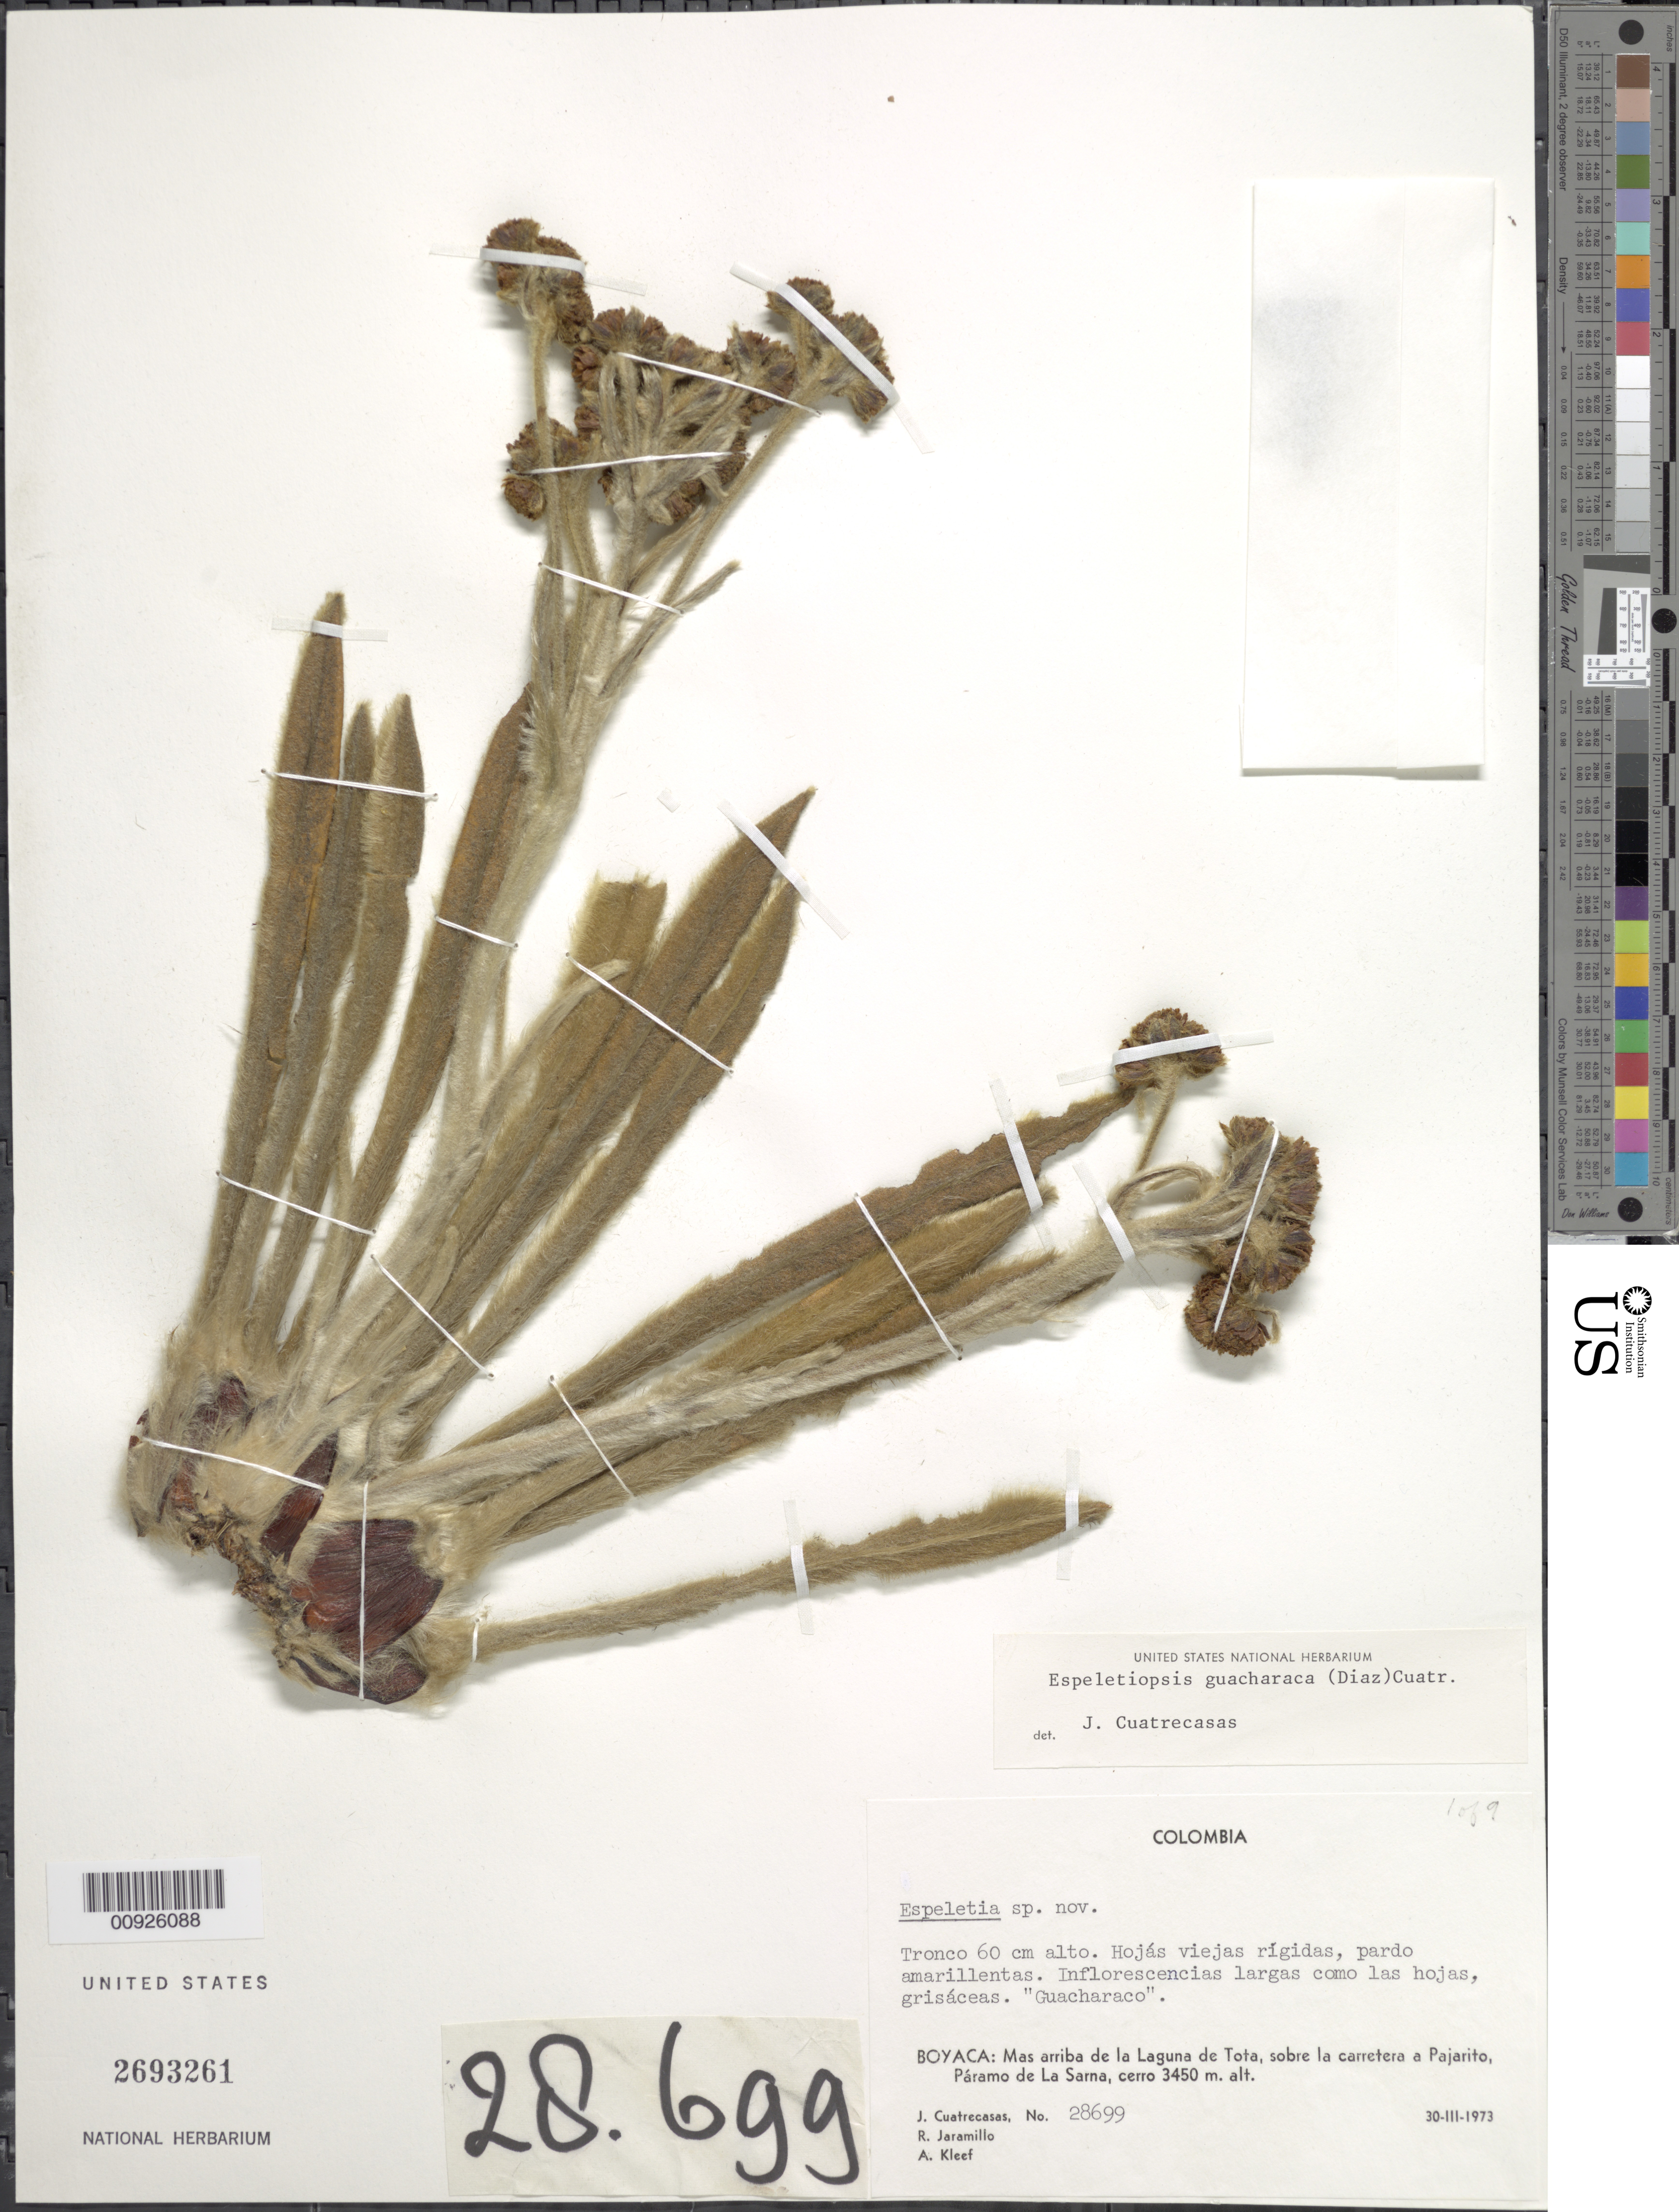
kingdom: Plantae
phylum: Tracheophyta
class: Magnoliopsida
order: Asterales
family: Asteraceae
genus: Espeletiopsis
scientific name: Espeletiopsis jimenez-quesadae var. guacharaca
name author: (S. Díaz) Cuatrec.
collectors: J. Cuatrecasas, R. Jaramillo M. & A. Kleef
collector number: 28699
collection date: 1973-03-30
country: Colombia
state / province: Boyacá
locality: Boyacá: Mas arriba de la Laguna de Tota, sobre la carretera a Pajarito, Paramo de La Sarna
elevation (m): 3450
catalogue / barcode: US 2693261